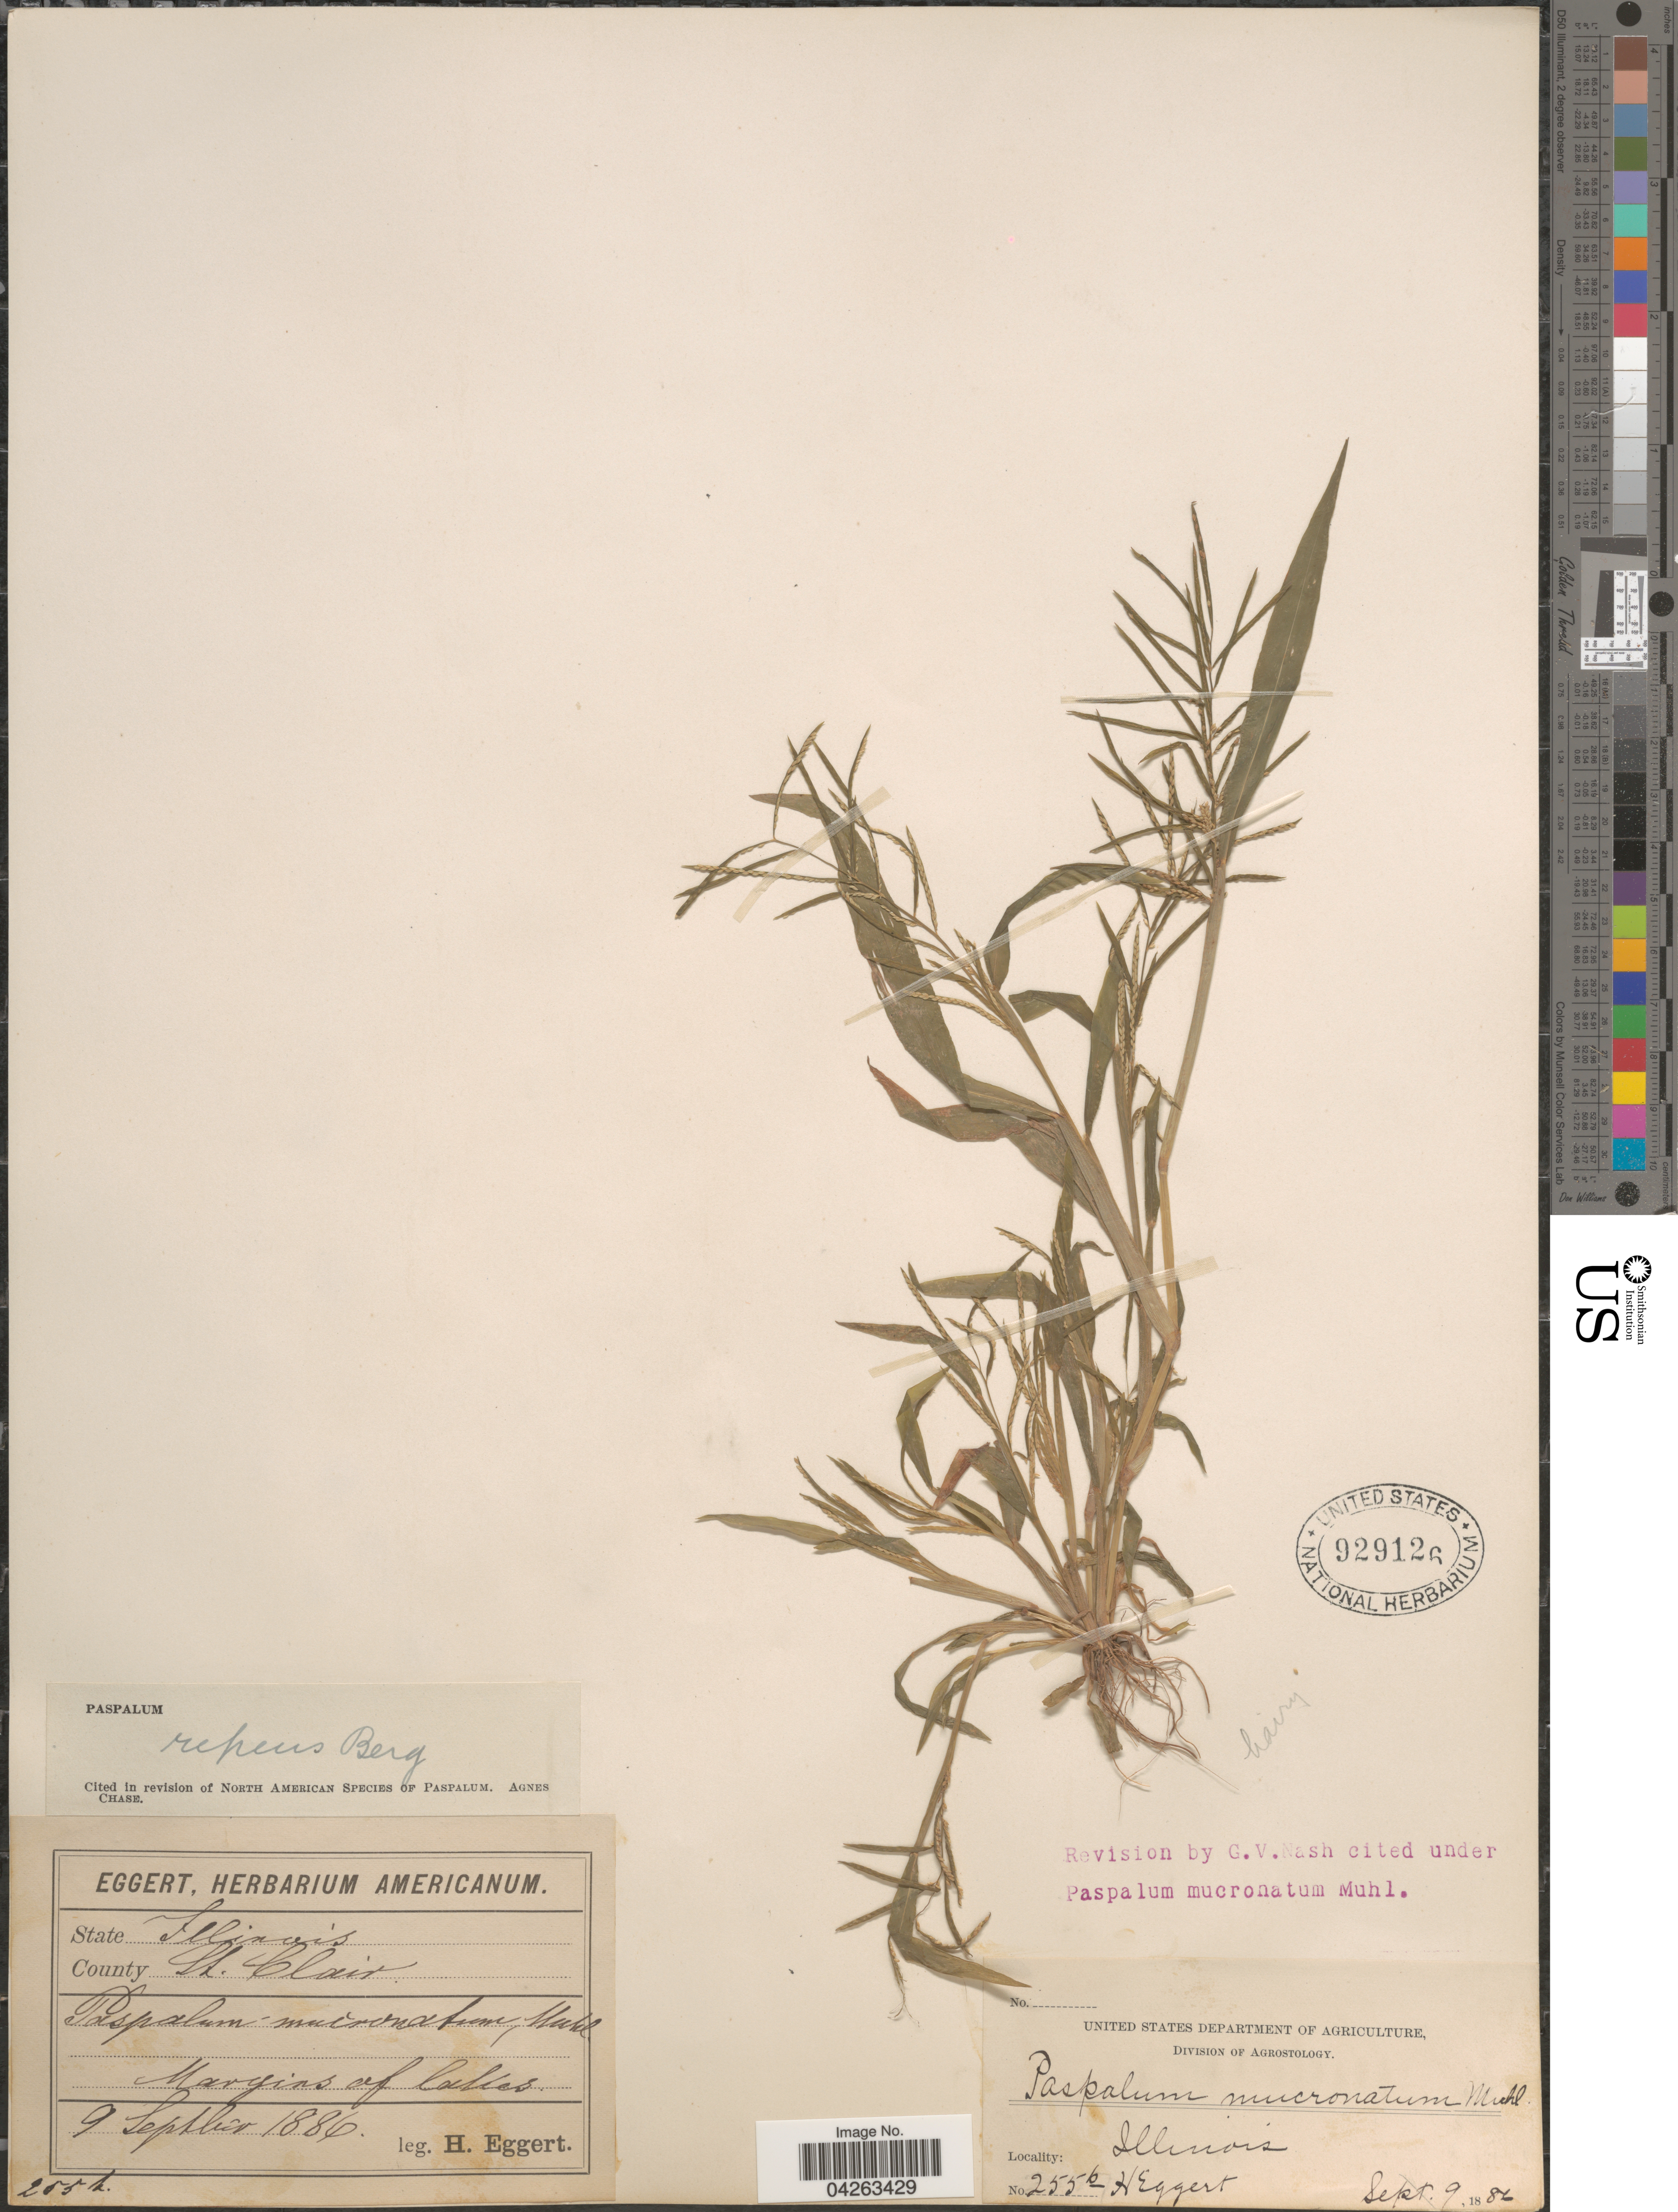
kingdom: Plantae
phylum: Tracheophyta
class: Liliopsida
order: Poales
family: Poaceae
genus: Paspalum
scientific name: Paspalum repens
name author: P.J. Bergius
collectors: H. Eggert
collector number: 255b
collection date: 1886-09-09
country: United States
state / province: Illinois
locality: County St. Clair.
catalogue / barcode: US 929126